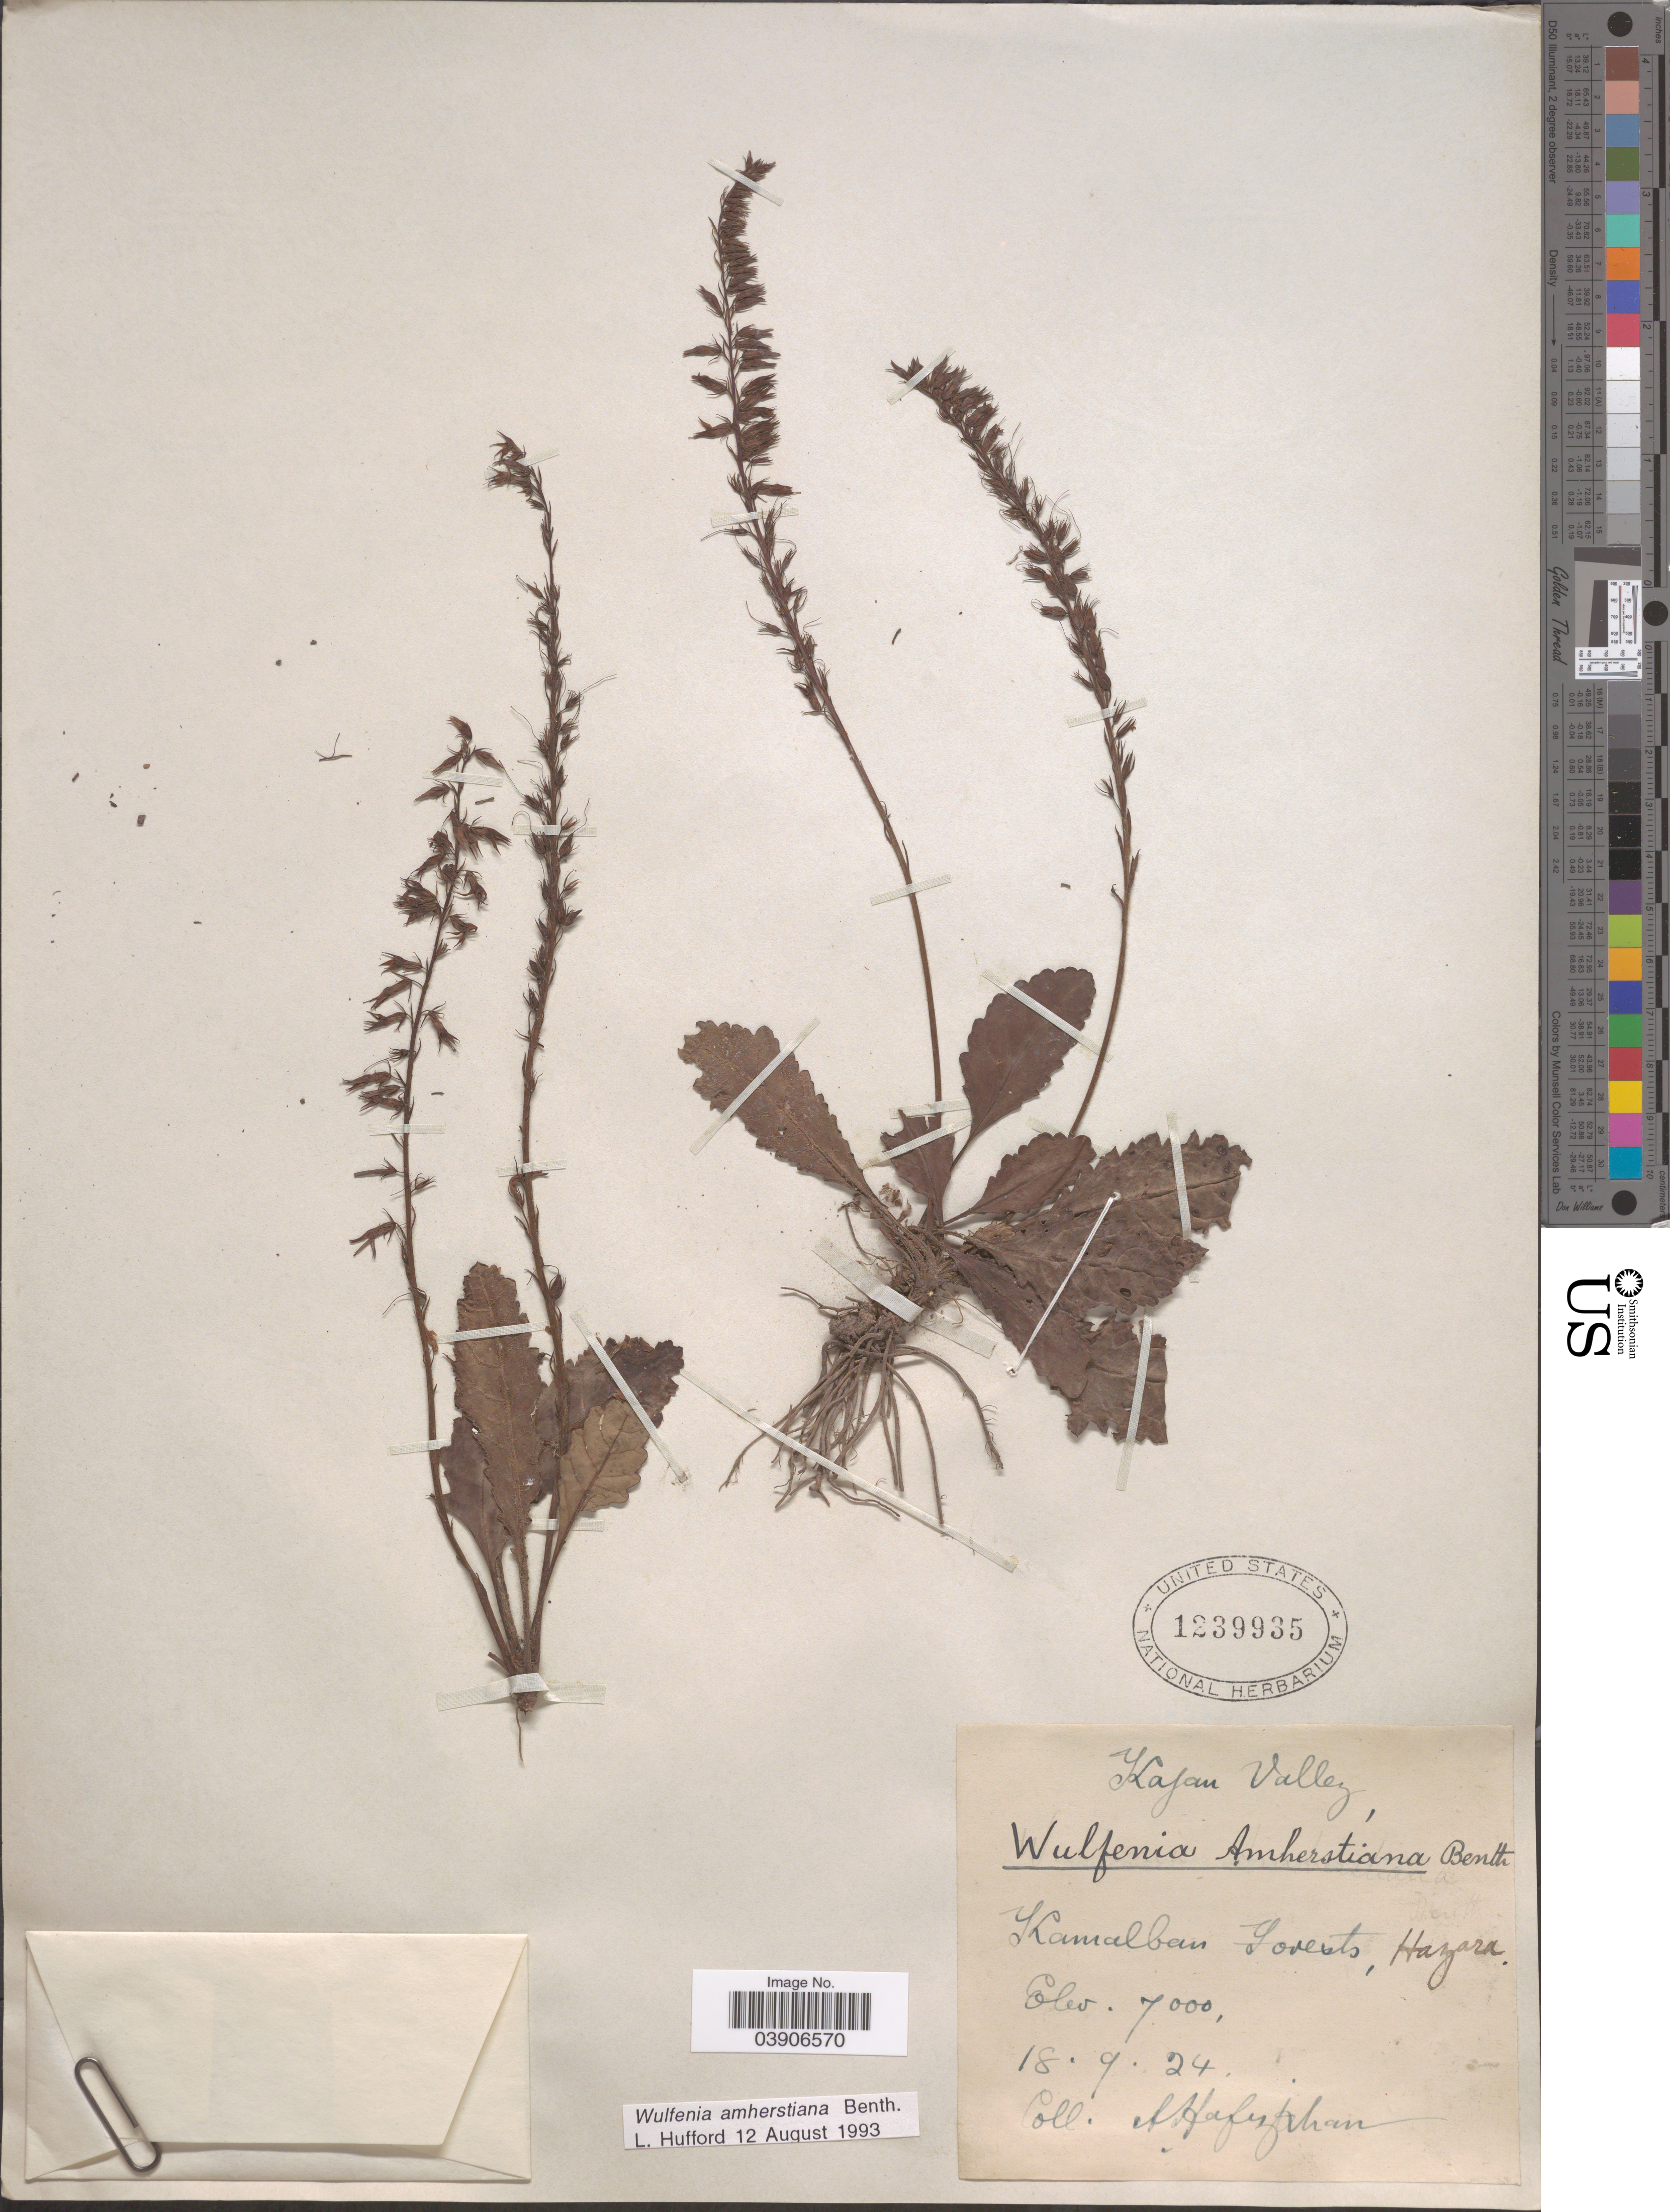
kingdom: Plantae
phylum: Tracheophyta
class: Magnoliopsida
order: Lamiales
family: Plantaginaceae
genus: Wulfenia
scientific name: Wulfenia amherstiana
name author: Benth.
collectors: A. Hafizkhan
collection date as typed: Transcribed d/m/y: 18/9/24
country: Pakistan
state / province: Khyber Pakhtunkhwa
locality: Kagan Valley. Kamalban Forests, Hazara.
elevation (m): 2134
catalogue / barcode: US 1239935